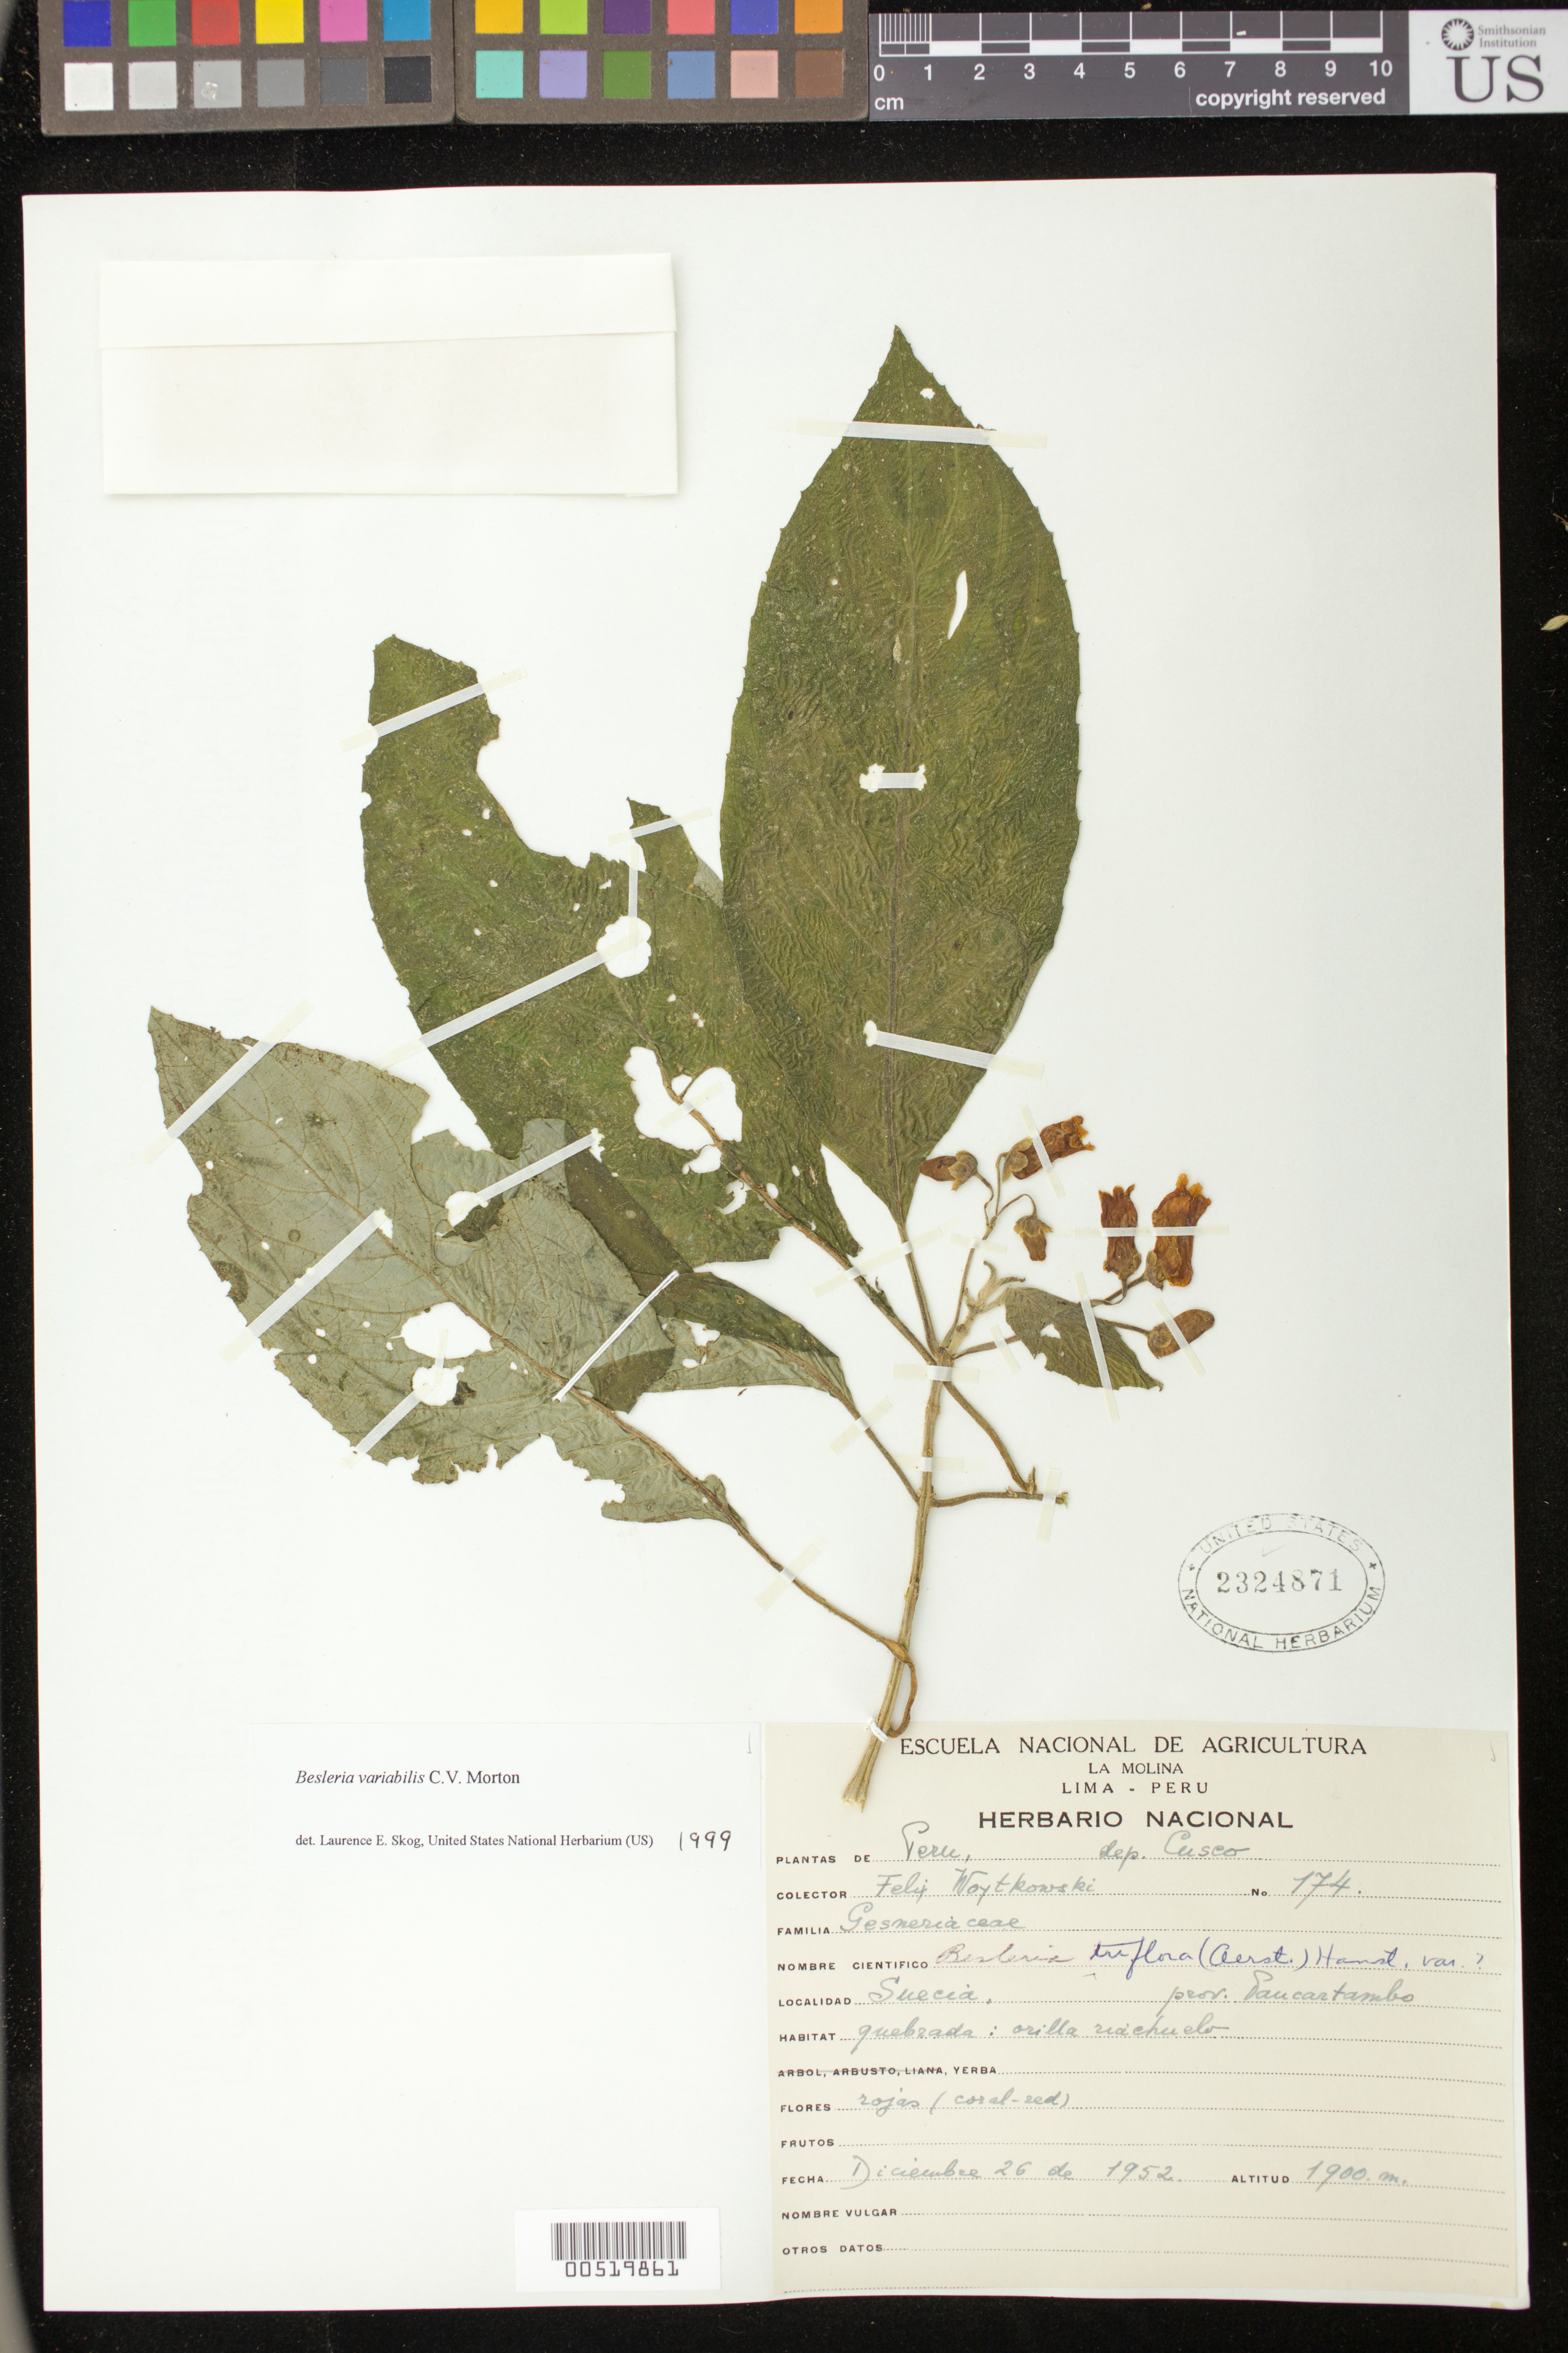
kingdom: Plantae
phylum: Tracheophyta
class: Magnoliopsida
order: Lamiales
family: Gesneriaceae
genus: Besleria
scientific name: Besleria variabilis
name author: C.V. Morton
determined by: Skog, Laurence E.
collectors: F. Woytkowski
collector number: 174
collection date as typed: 26 Dec 1952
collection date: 1952-12-26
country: Peru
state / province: Cusco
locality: Prov. Paucartambo, Suecia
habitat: Quebrada: orilla riachuelo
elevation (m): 1900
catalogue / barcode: US 2324871